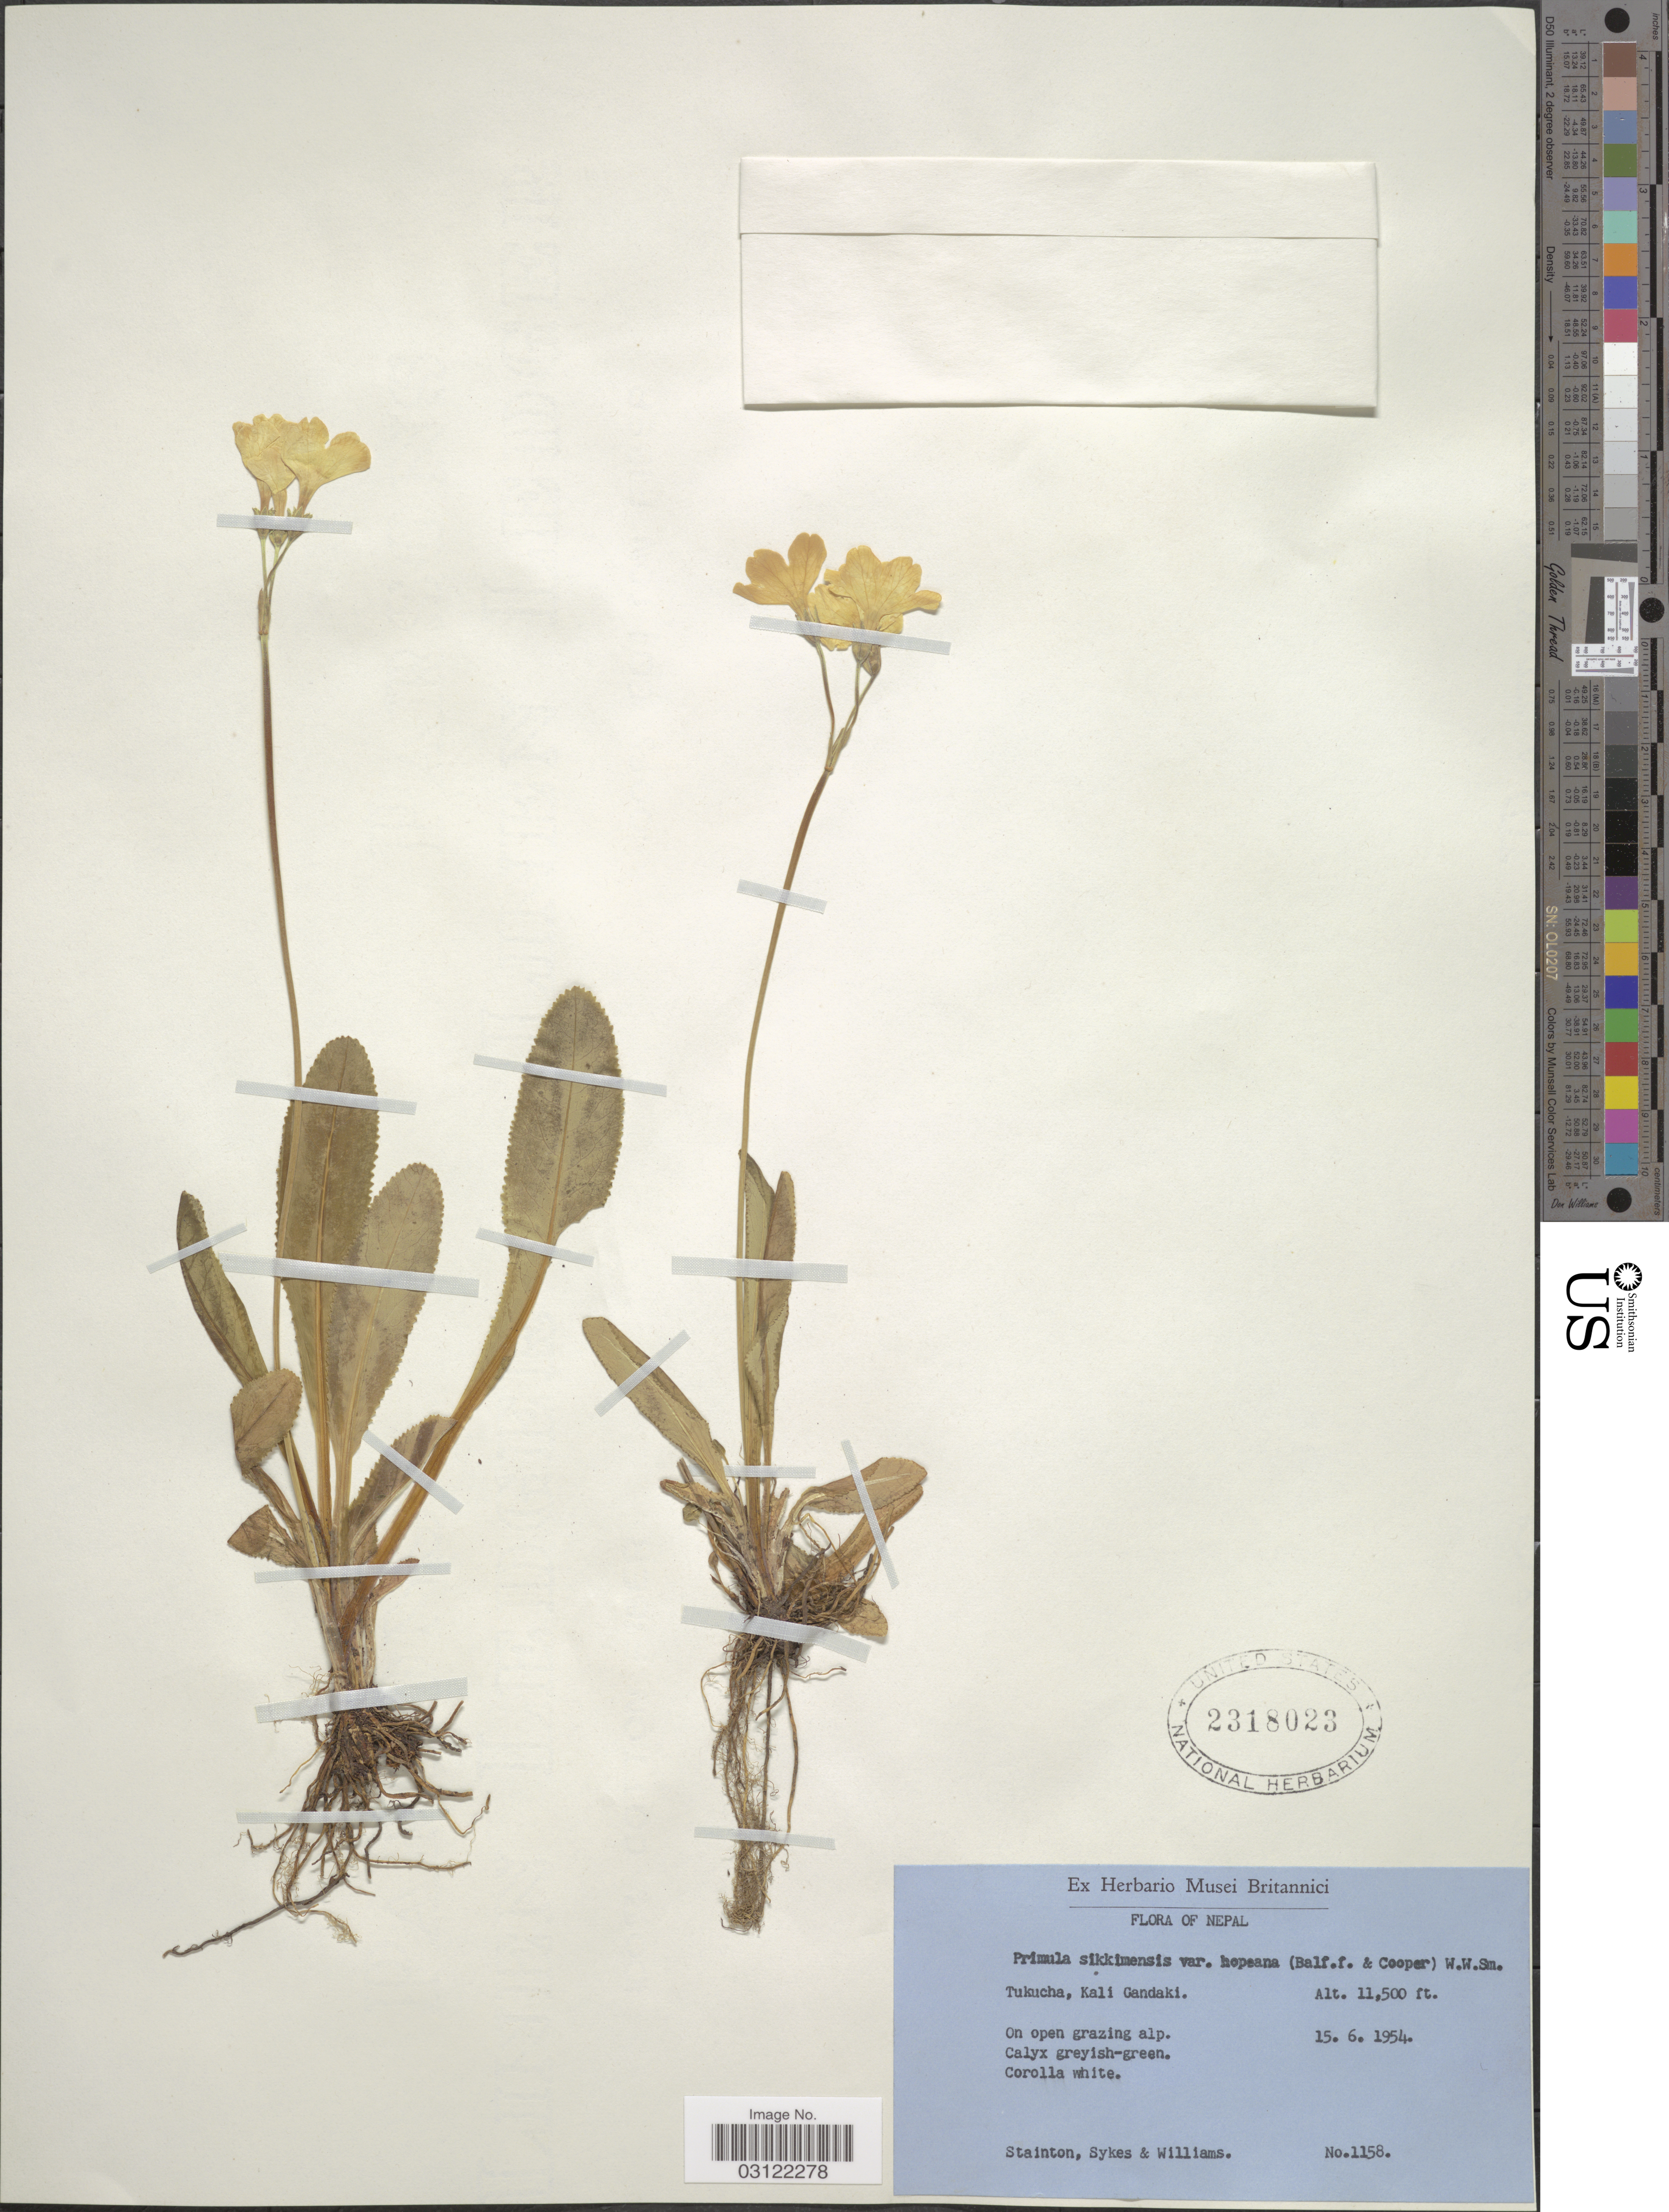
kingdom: Plantae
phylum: Tracheophyta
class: Magnoliopsida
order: Ericales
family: Primulaceae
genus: Primula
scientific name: Primula sikkimensis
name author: Hook.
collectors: -. Stainton, Sykes, -- & -- Williams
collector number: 1158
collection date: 1954-06-15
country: Nepal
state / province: Gandaki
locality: Tukucha, Kali Gandaki.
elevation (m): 3505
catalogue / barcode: US 2318023